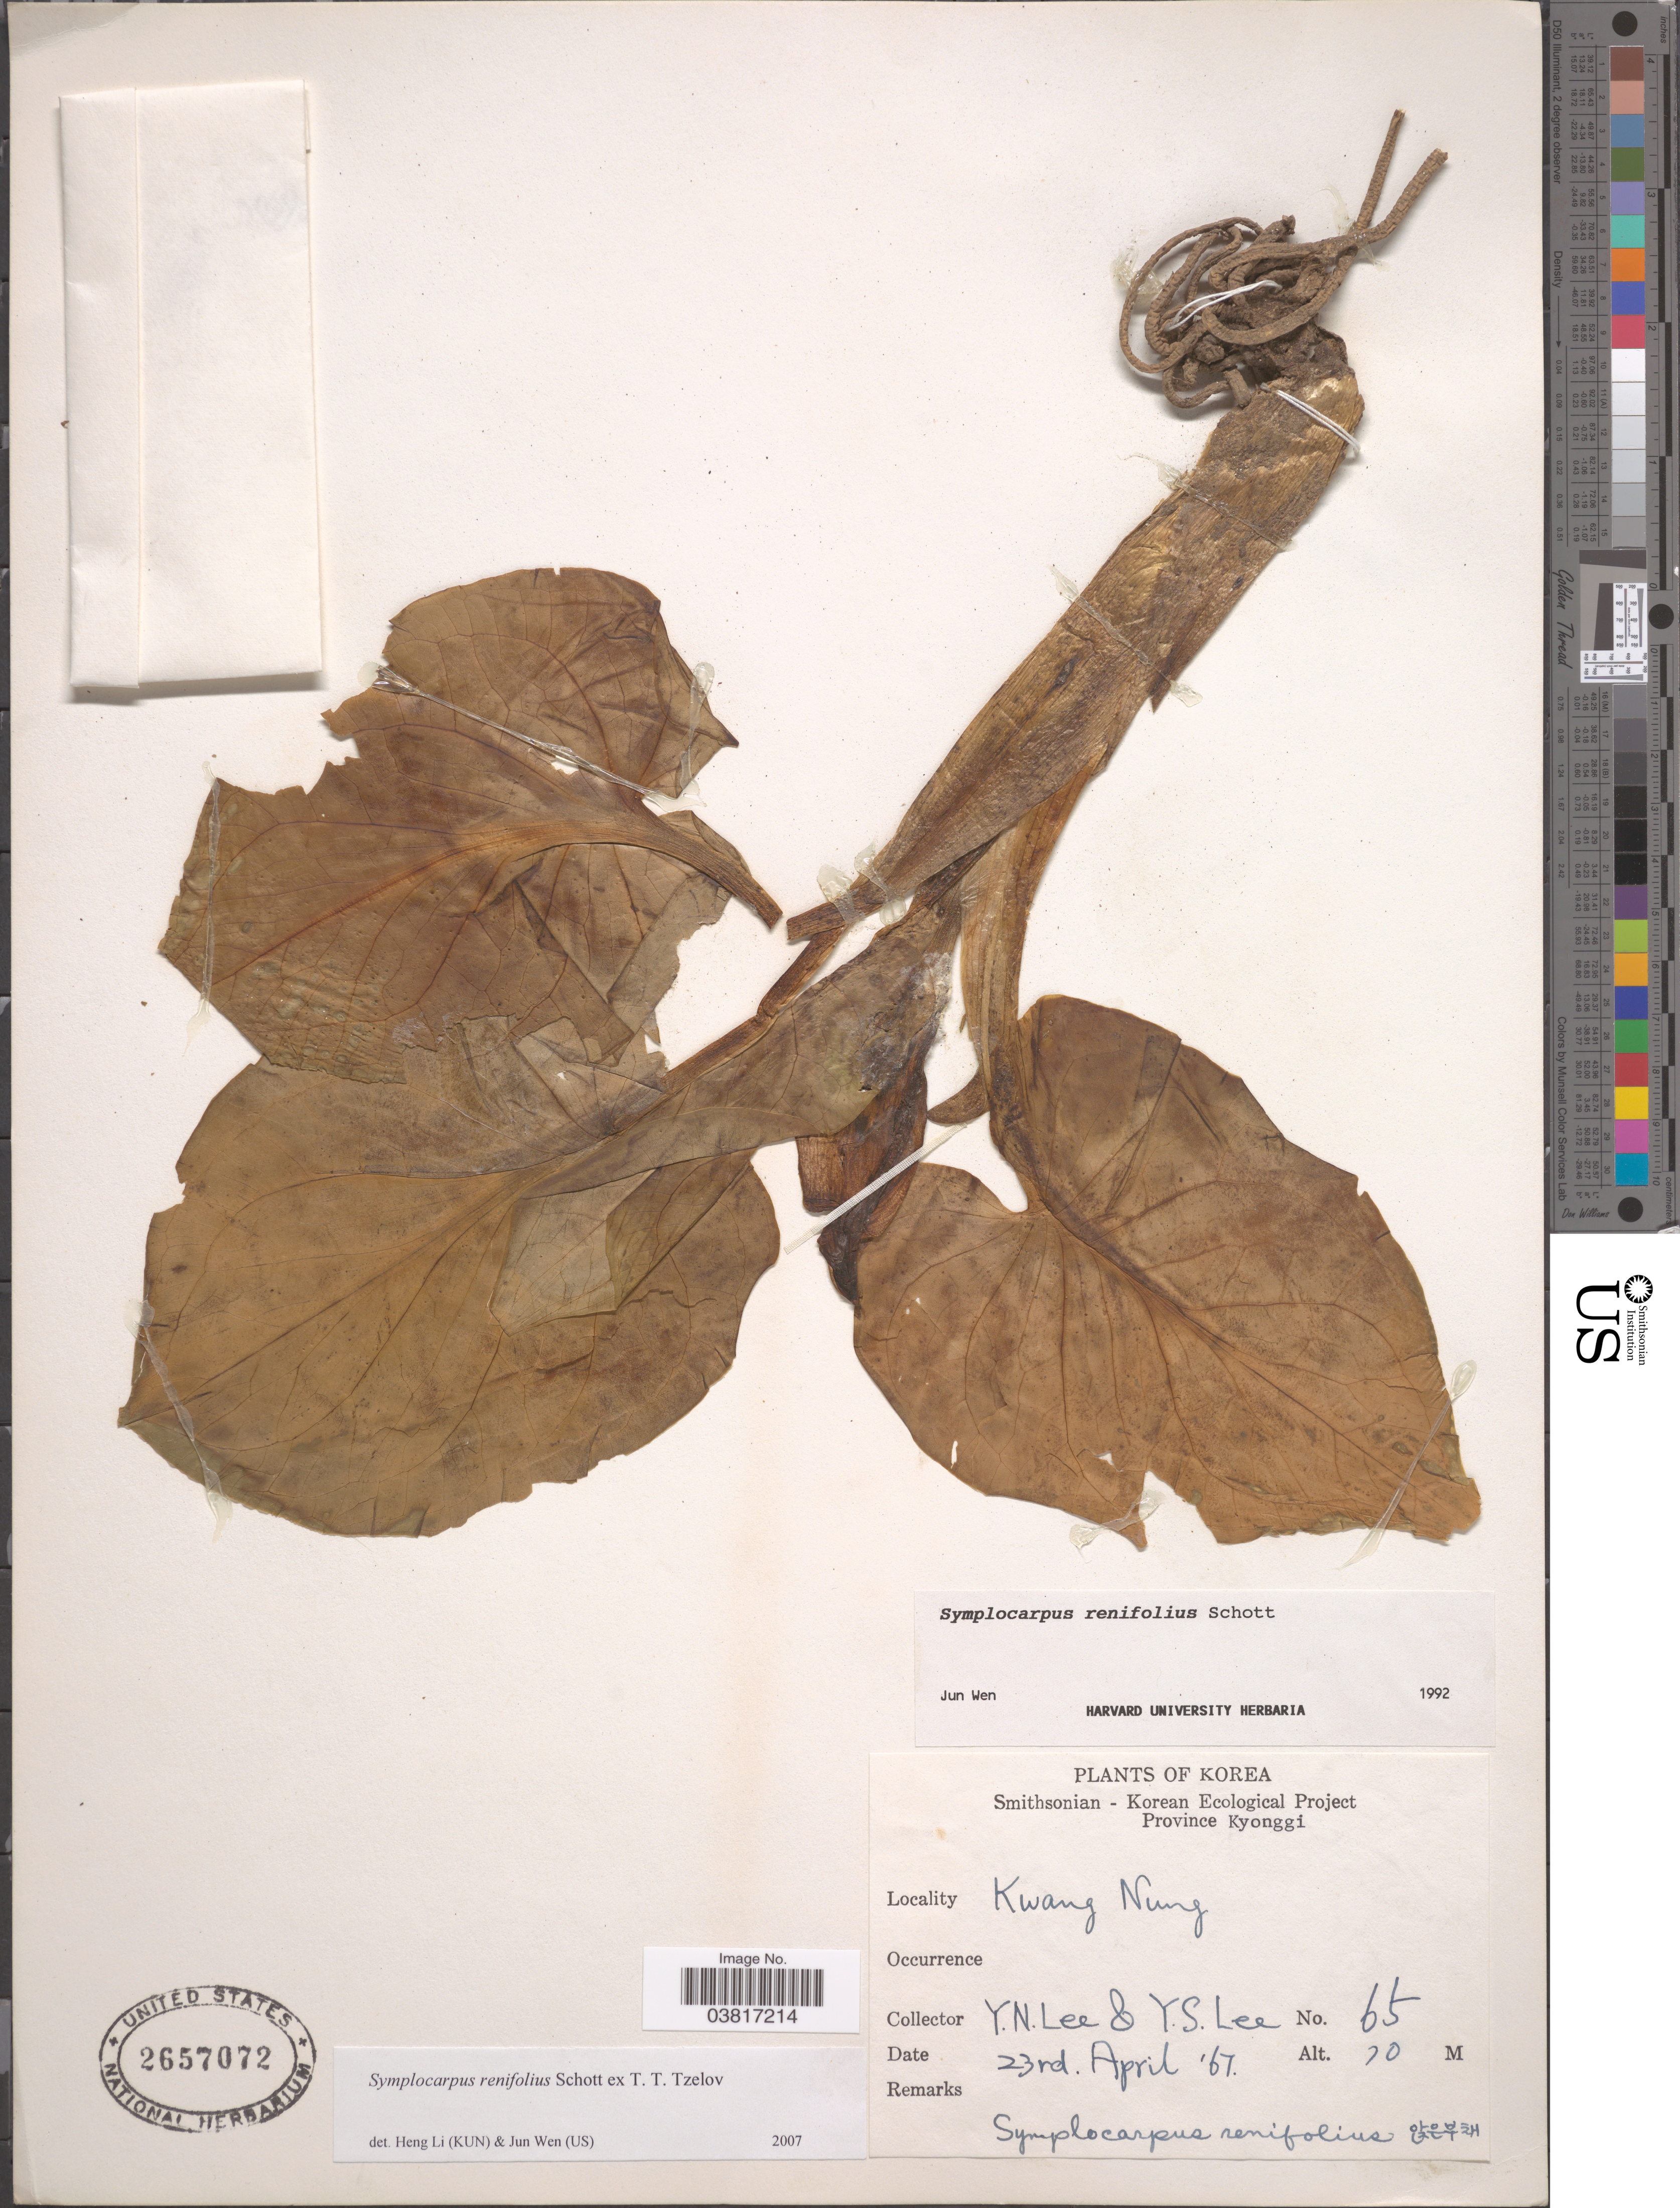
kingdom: Plantae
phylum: Tracheophyta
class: Liliopsida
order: Alismatales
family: Araceae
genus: Symplocarpus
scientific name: Symplocarpus renifolius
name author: Schott ex Tzvelev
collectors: Y. N. Lee & Y. S. Lee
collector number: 65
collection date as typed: Transcribed d/m/y: 23/4/67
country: South Korea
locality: Province Kyonggi. Kwang Nung.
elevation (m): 10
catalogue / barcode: US 2657072